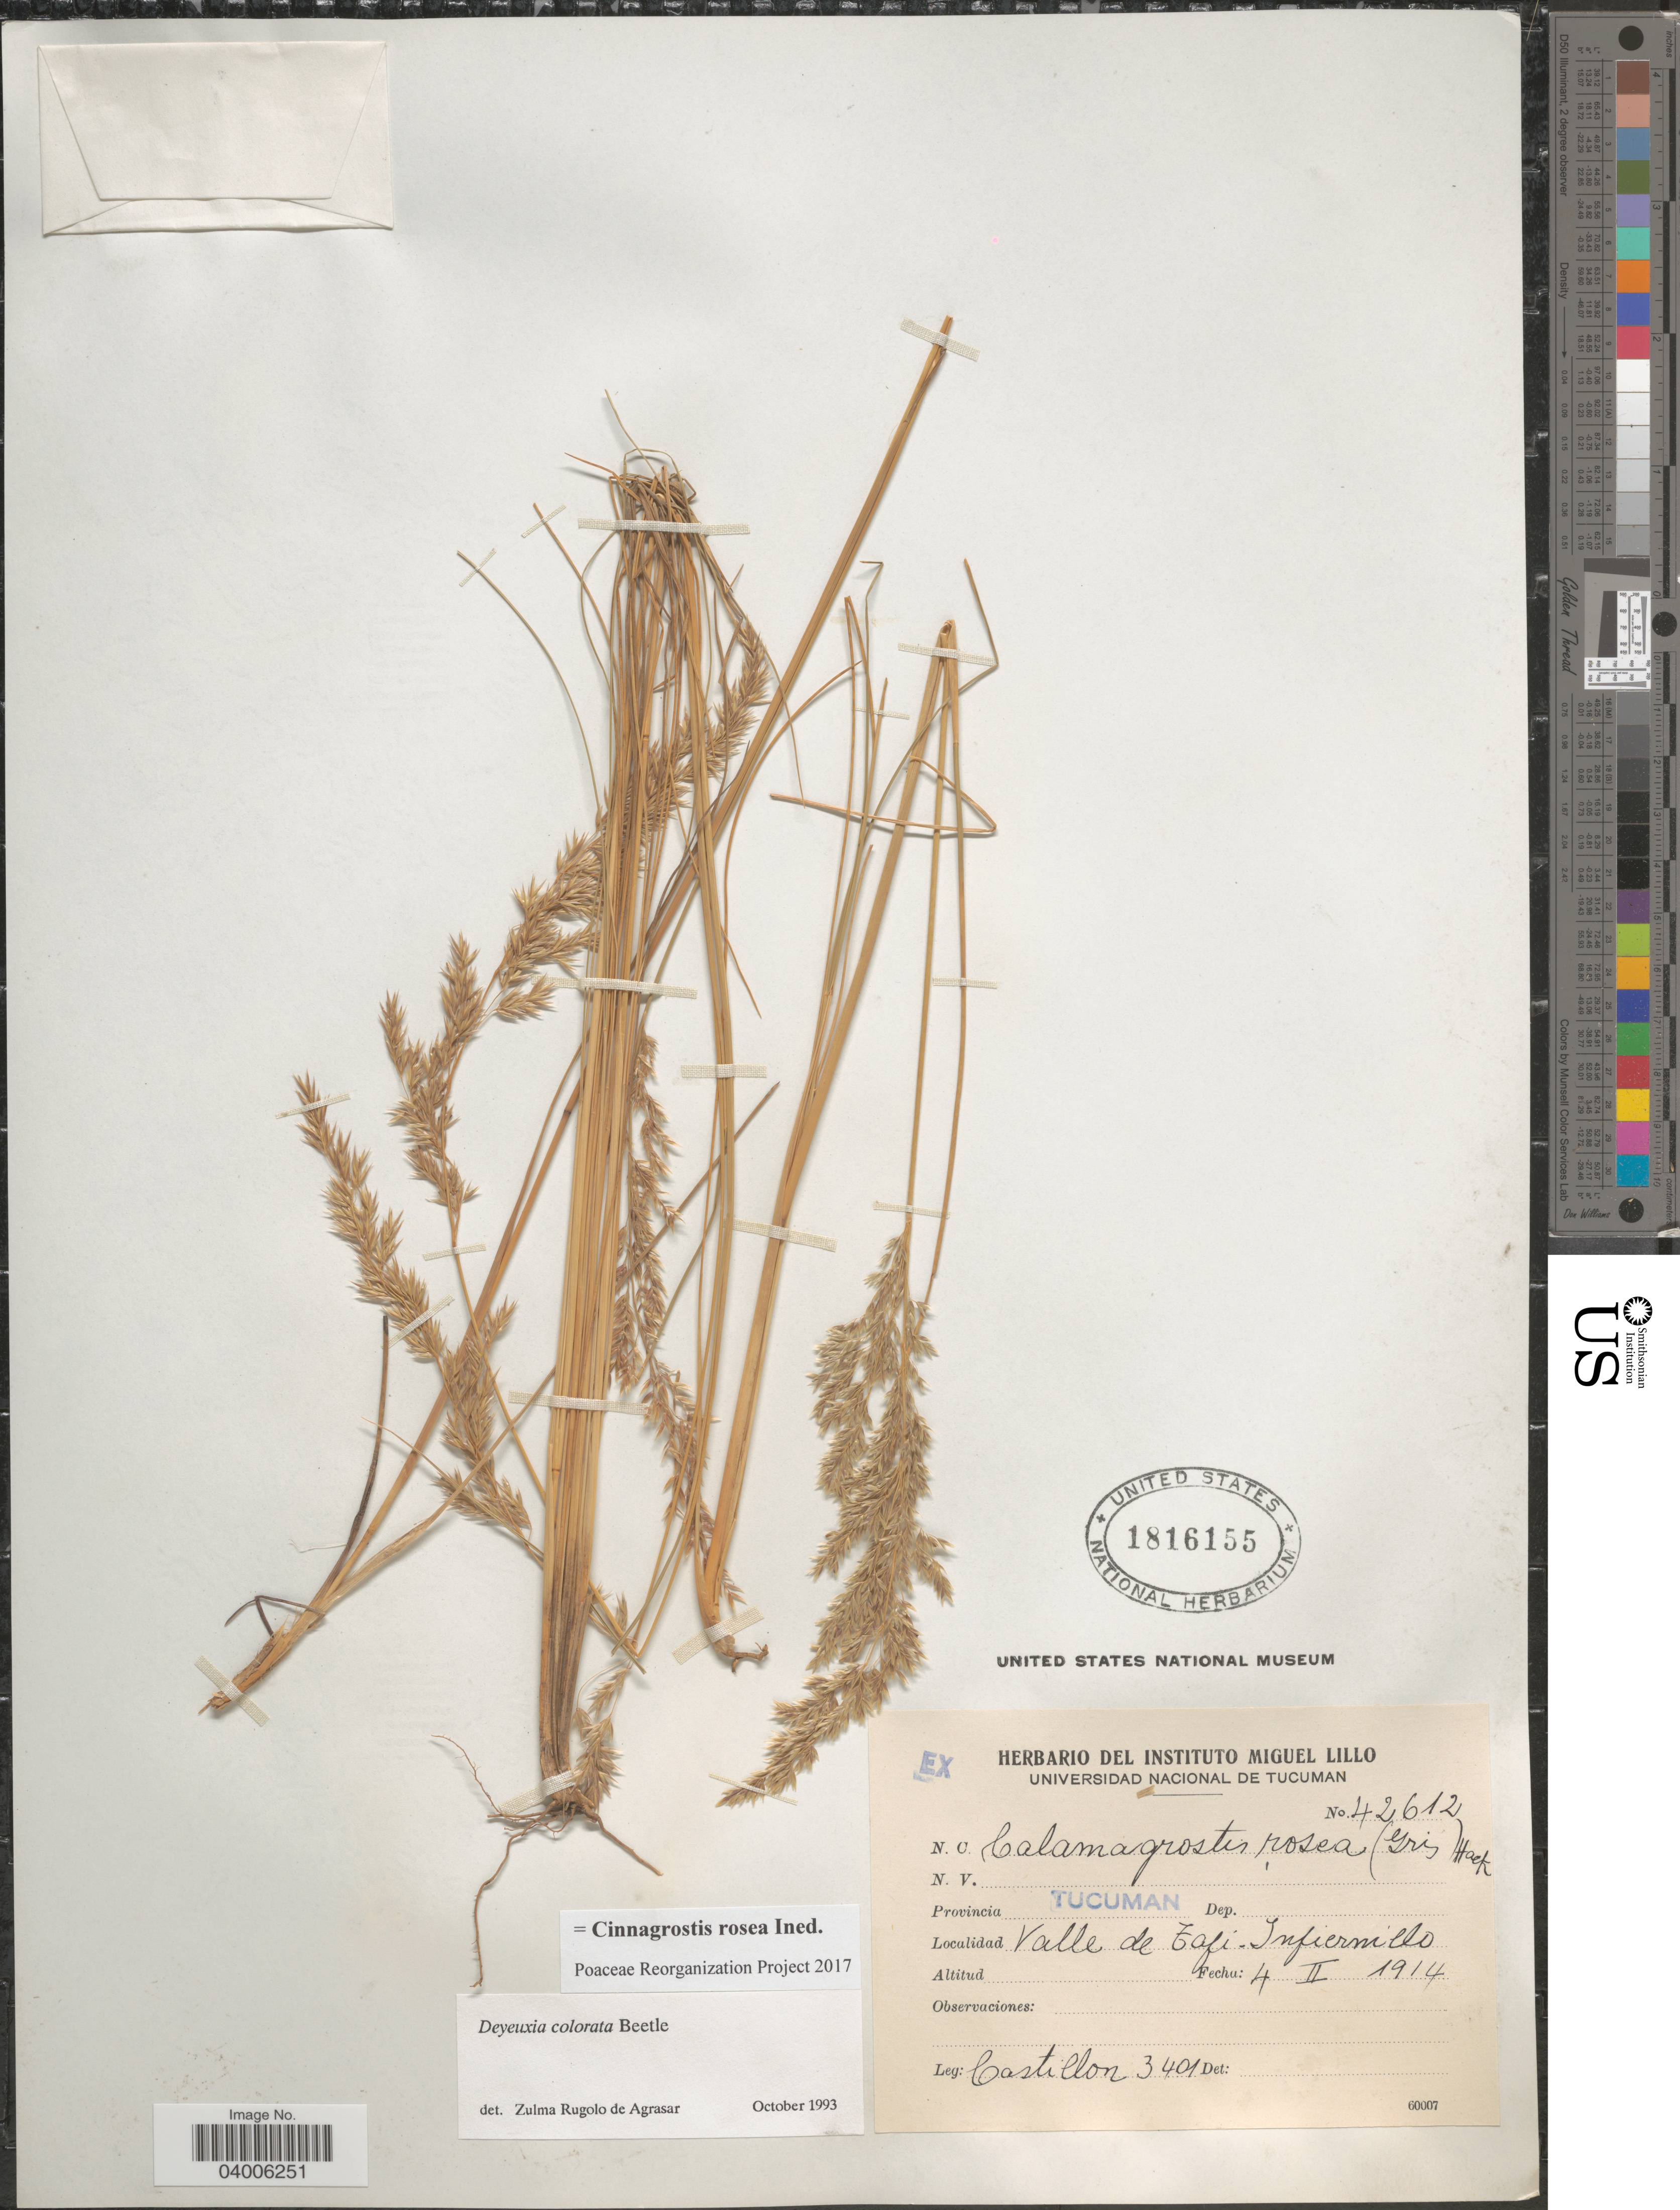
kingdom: Plantae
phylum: Tracheophyta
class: Liliopsida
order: Poales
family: Poaceae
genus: Cinnagrostis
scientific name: Cinnagrostis rosea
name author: (Griseb.) P.M. Peterson et al.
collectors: Castillon, --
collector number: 3401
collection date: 1914-02-04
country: Argentina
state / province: Tucuman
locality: Valle de Tafi - Infiernillo.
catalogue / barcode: US 1816155